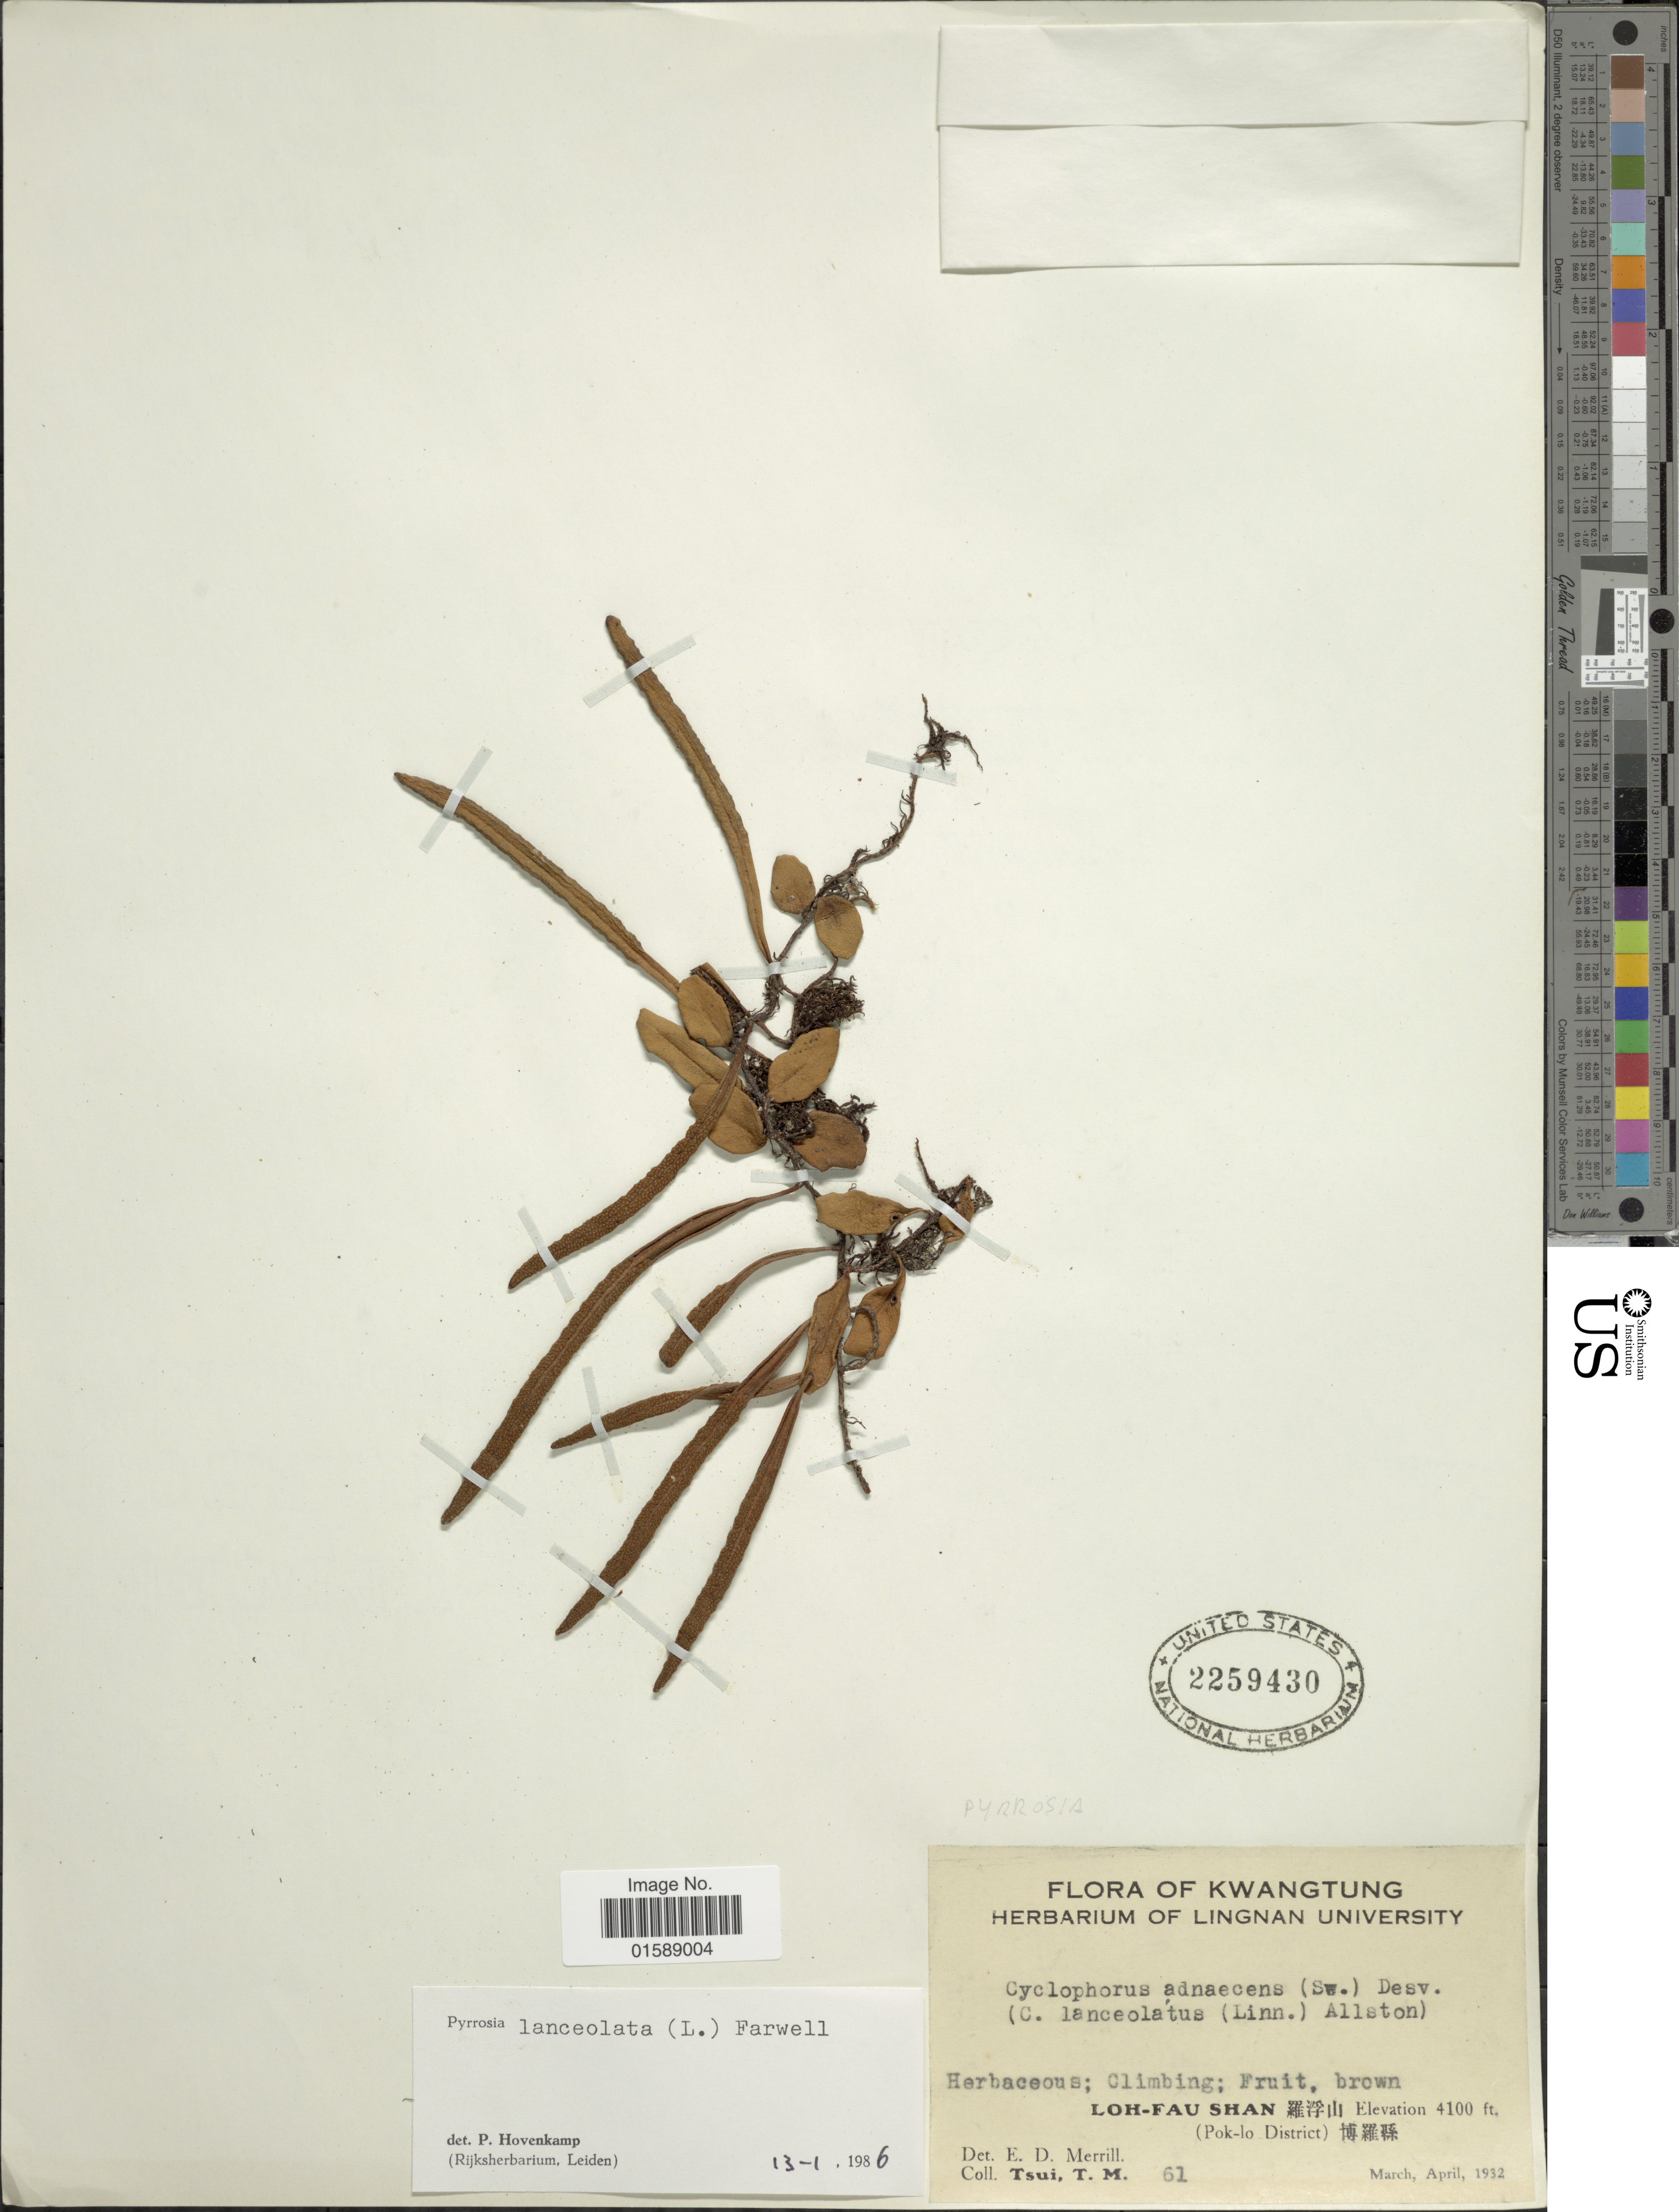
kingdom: Plantae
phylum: Tracheophyta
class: Polypodiopsida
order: Polypodiales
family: Polypodiaceae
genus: Pyrrosia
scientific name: Pyrrosia lanceolata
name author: (L.) Farw.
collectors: T. Tsui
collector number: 61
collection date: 1932-03/1932-04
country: China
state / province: Guangdong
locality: Kwangtung. Loh-Fau Shan (Pok-lo District)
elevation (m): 1250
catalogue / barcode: US 2259430